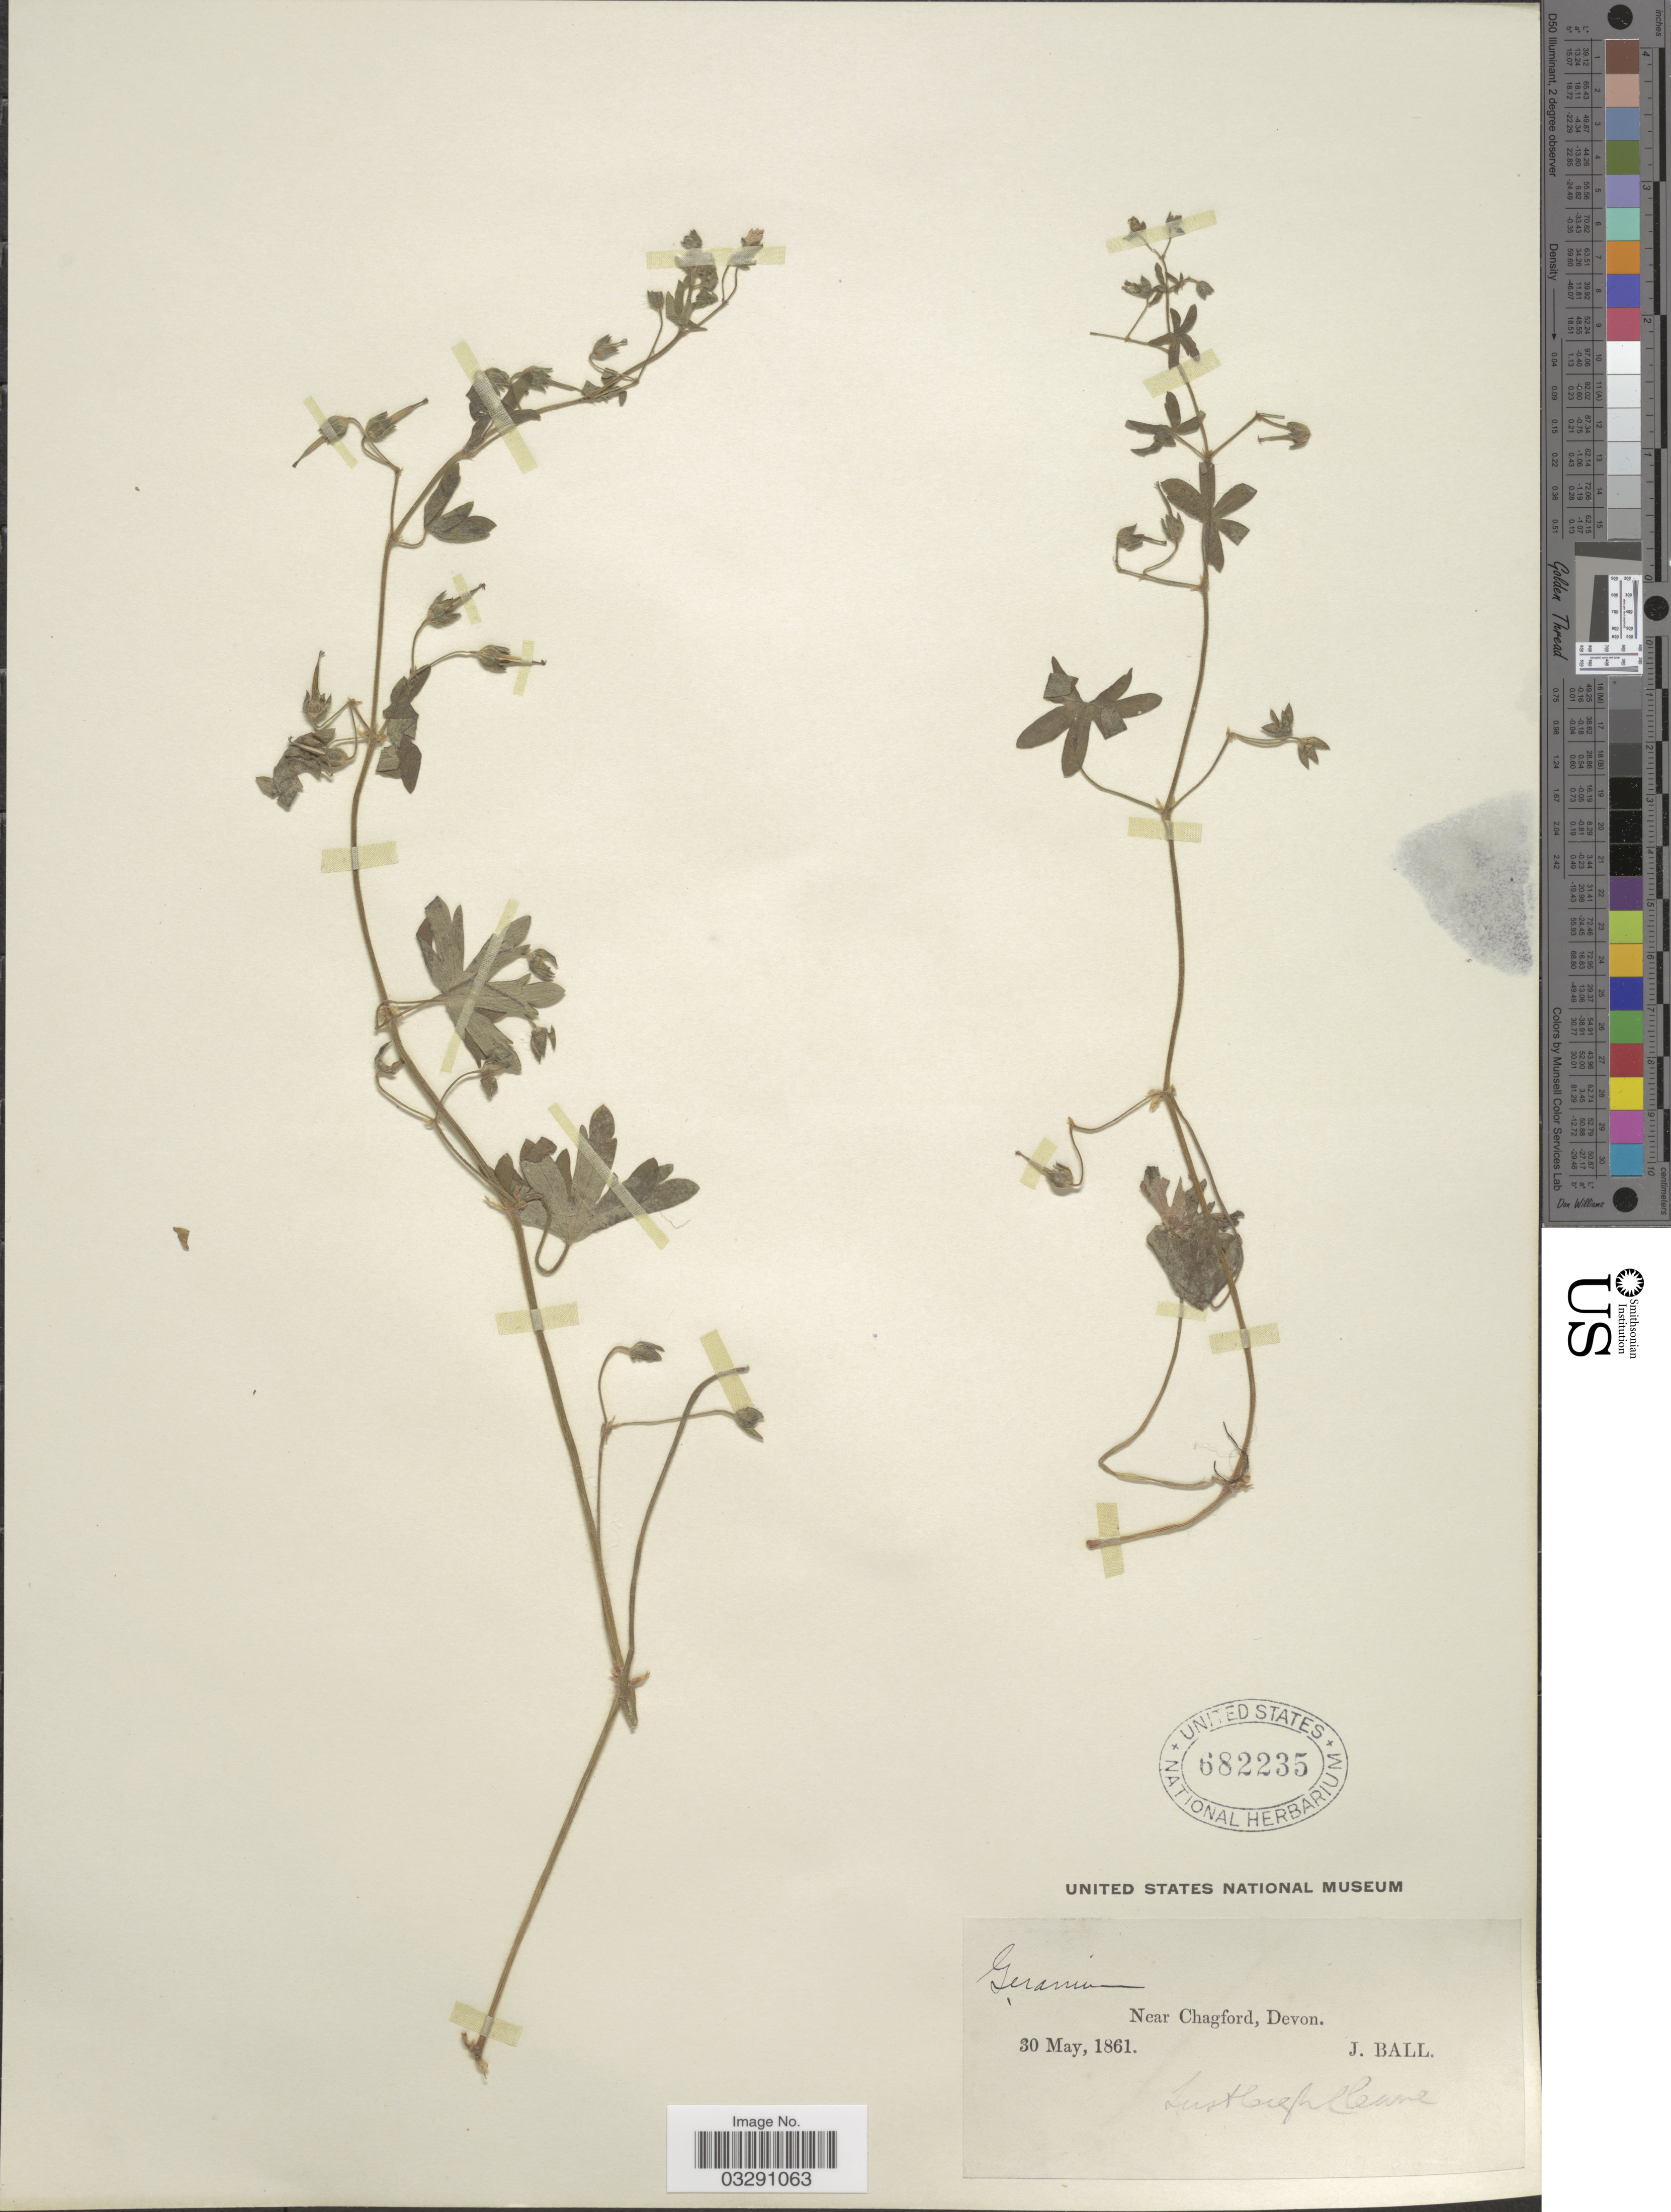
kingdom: Plantae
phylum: Tracheophyta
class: Magnoliopsida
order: Geraniales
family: Geraniaceae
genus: Geranium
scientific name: Geranium sp.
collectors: J. Ball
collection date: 1861-05-30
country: United Kingdom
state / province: England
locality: Near Chagford, Devon.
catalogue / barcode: US 682235